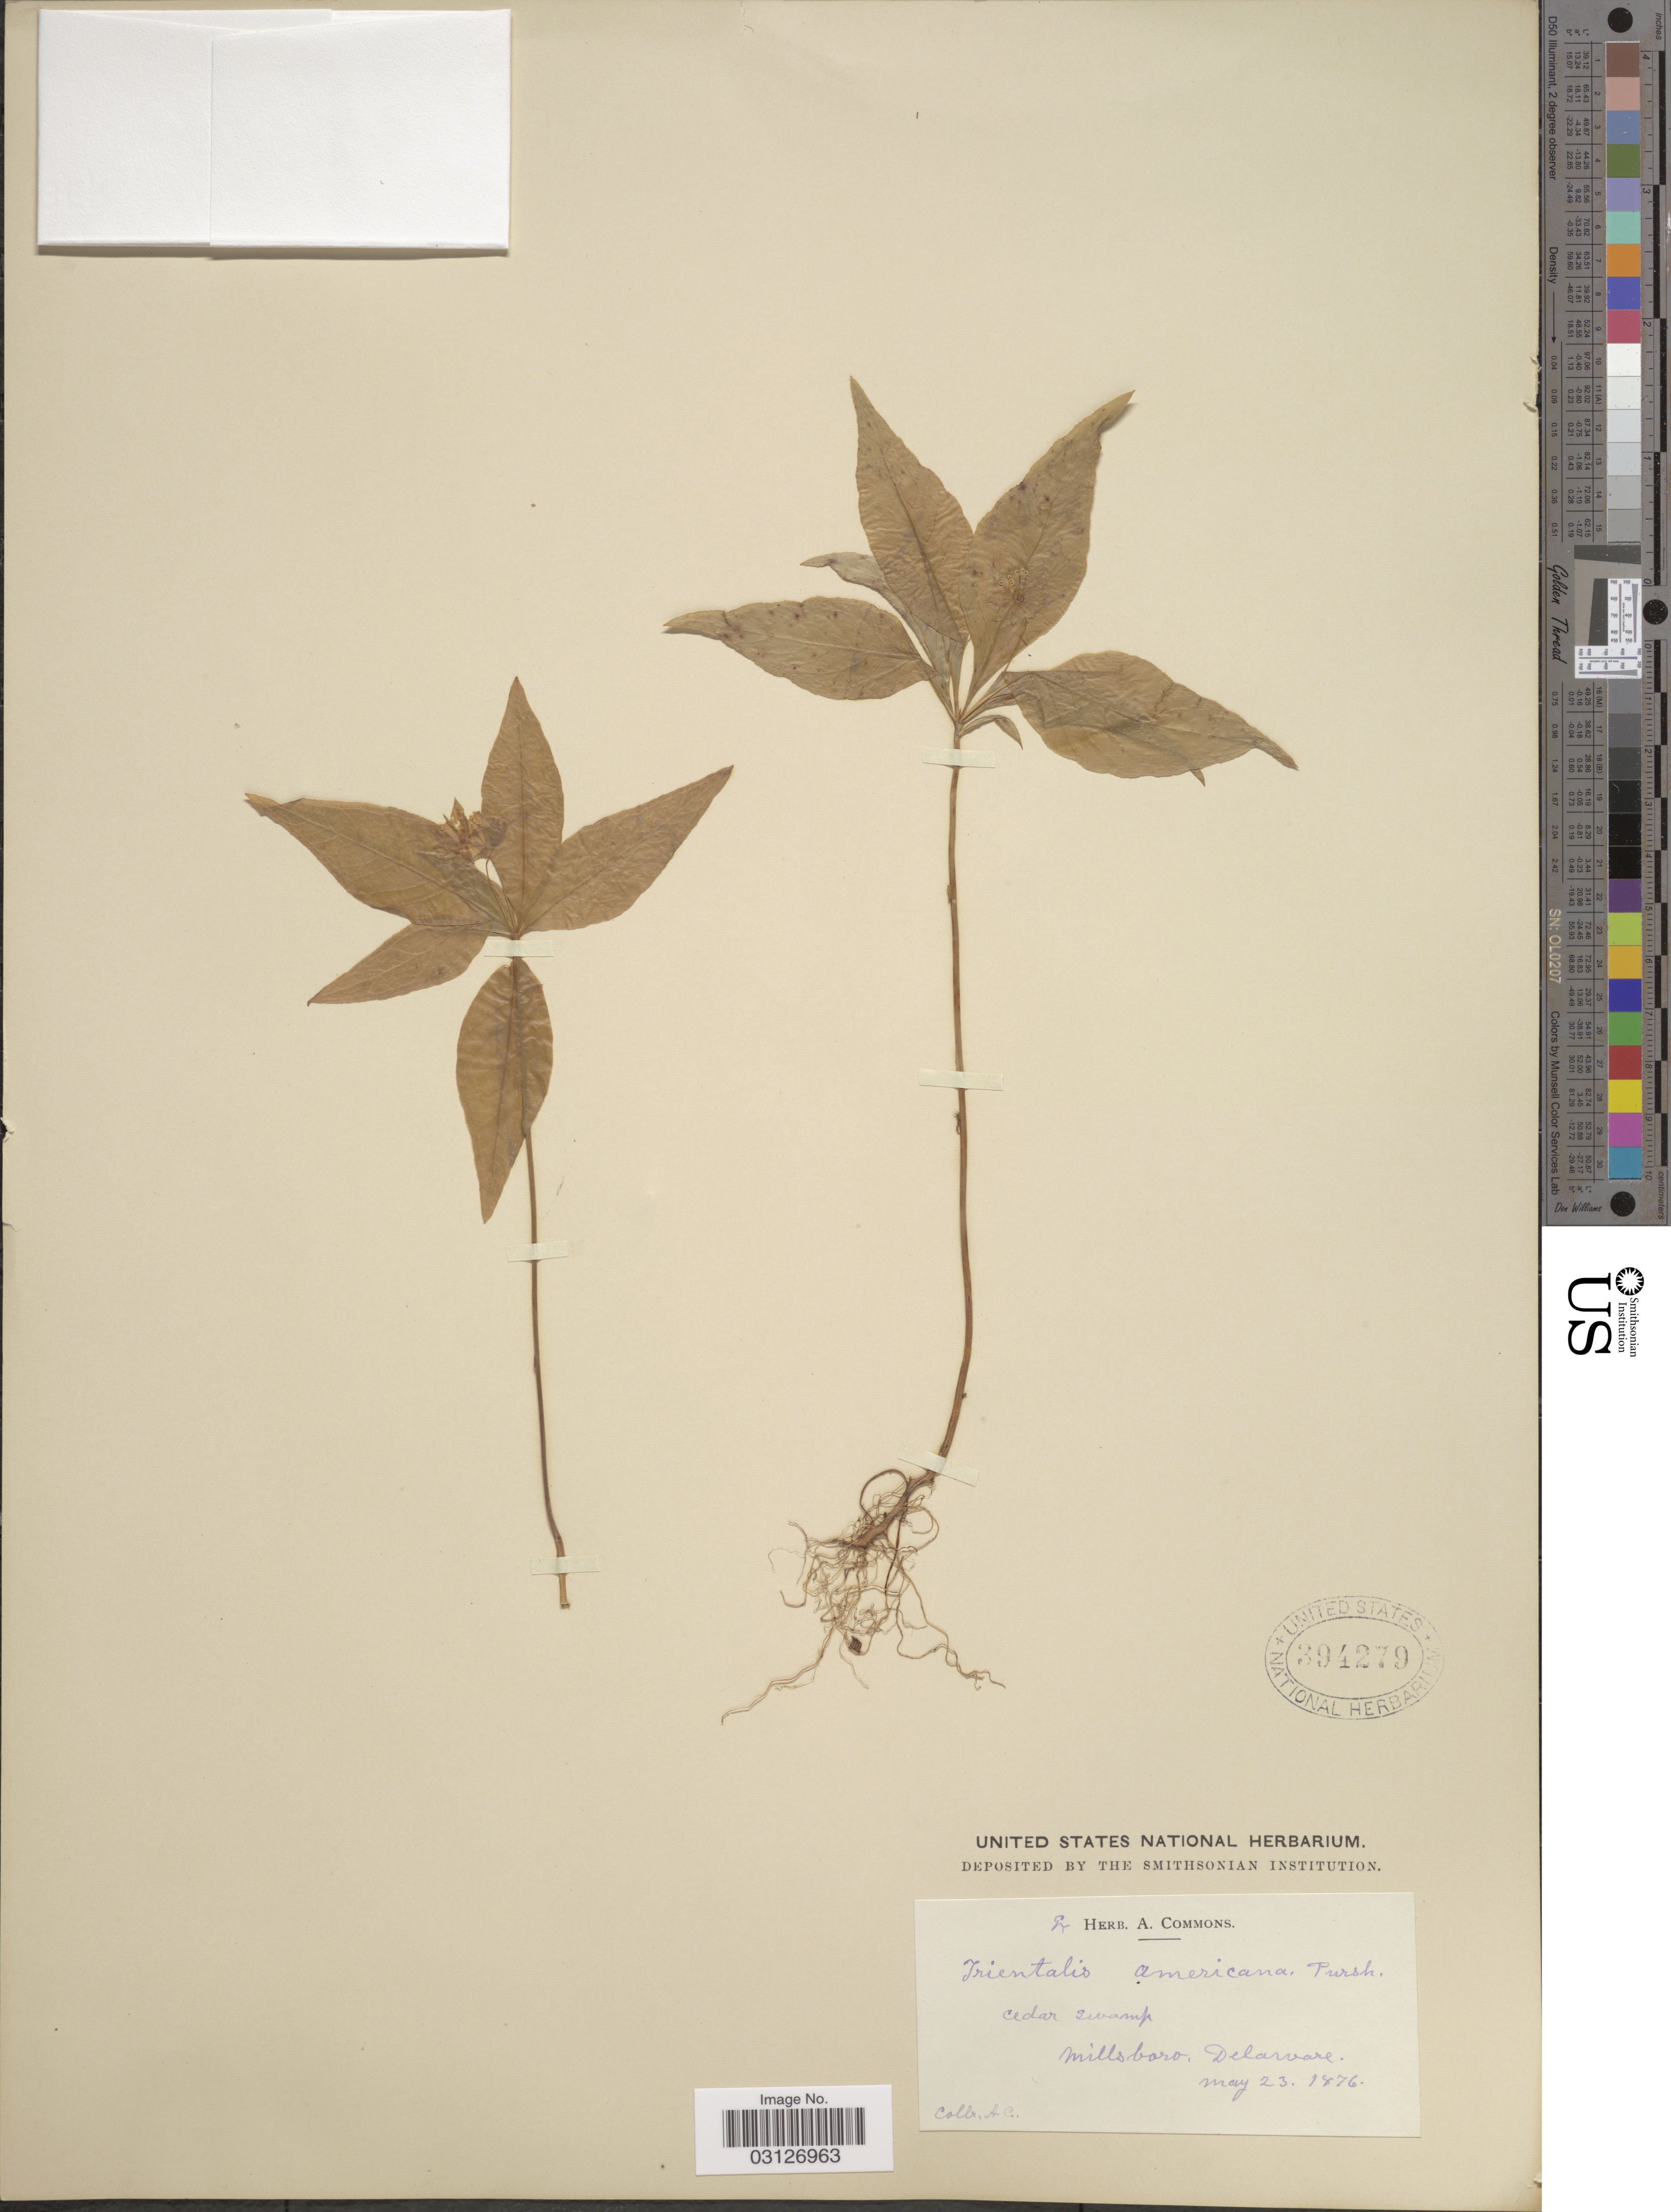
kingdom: Plantae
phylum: Tracheophyta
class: Magnoliopsida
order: Ericales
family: Primulaceae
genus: Trientalis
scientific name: Trientalis americana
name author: Pursh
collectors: A. Commons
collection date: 1876-05-23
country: United States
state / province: Delaware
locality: Millsboro.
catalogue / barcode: US 394279